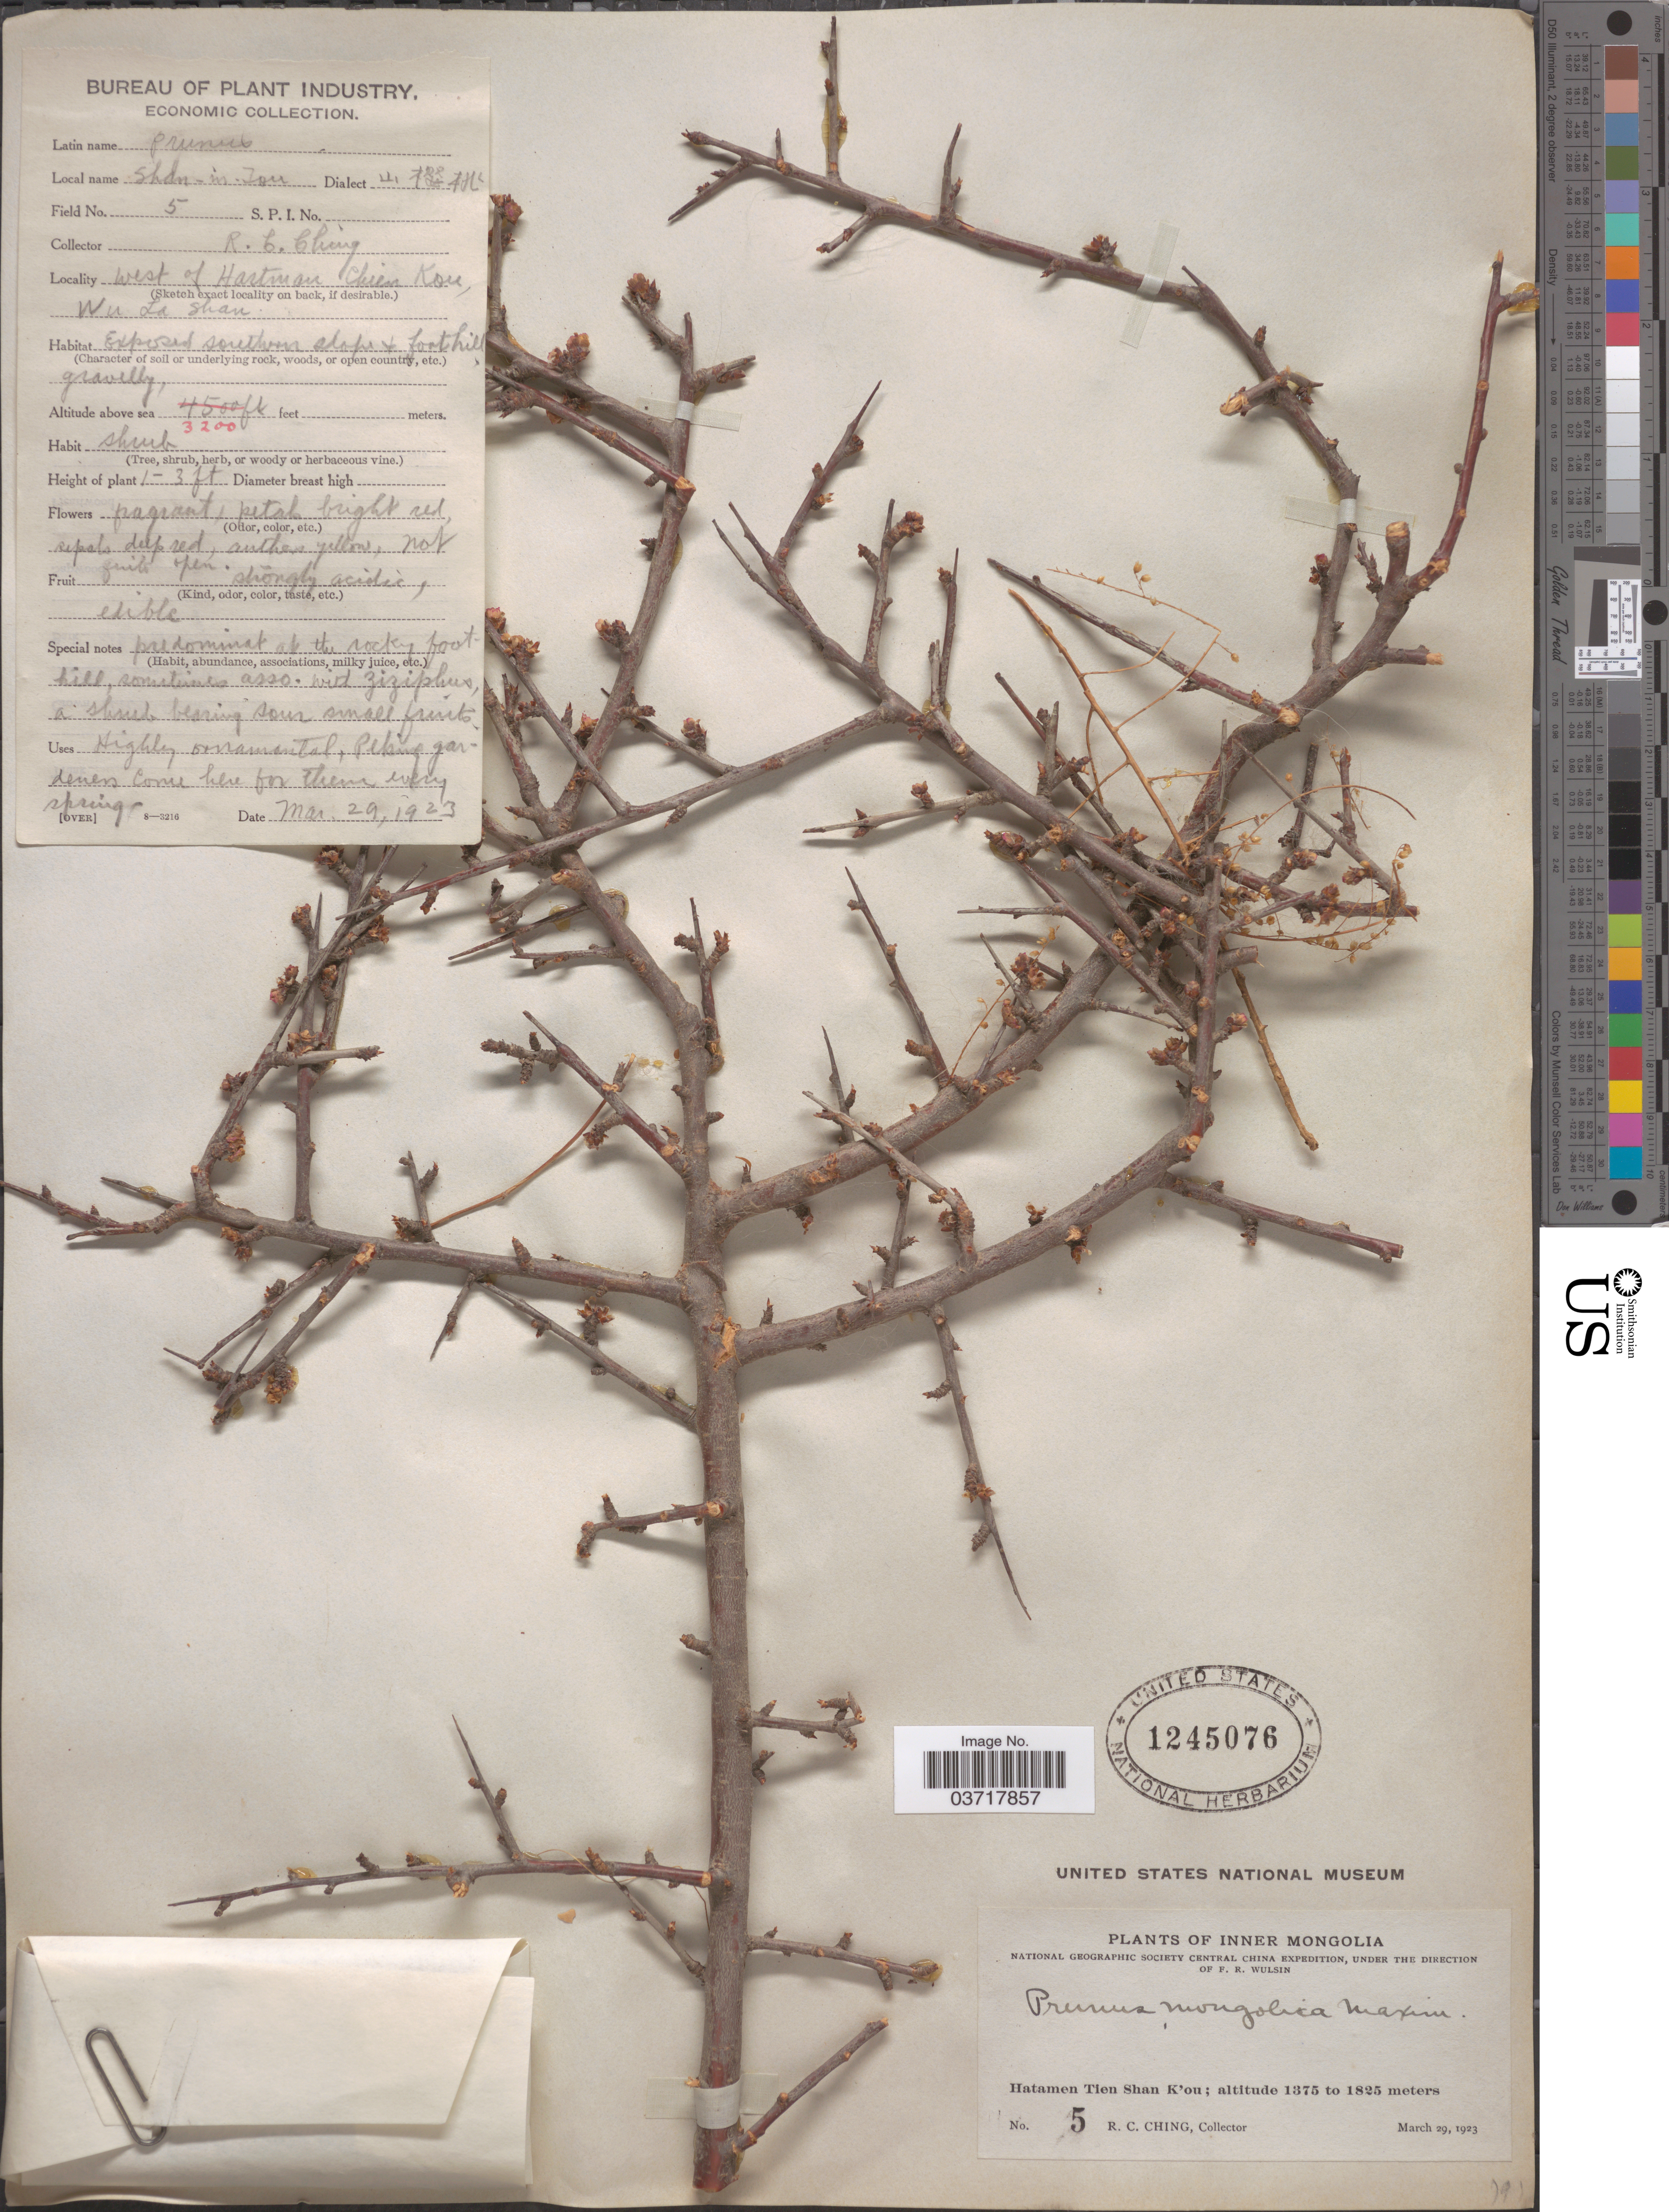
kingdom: Plantae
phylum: Tracheophyta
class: Magnoliopsida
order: Rosales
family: Rosaceae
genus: Prunus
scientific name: Prunus mongolica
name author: Maxim.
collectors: R. C. Ching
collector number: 5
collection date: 1923-03-29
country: China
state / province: Nei Monggol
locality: Inner Mongolia. Hatamen Tien Shan K'ou. West of Hartman Chien Kou, Wu La Shan.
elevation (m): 975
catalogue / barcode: US 1245076